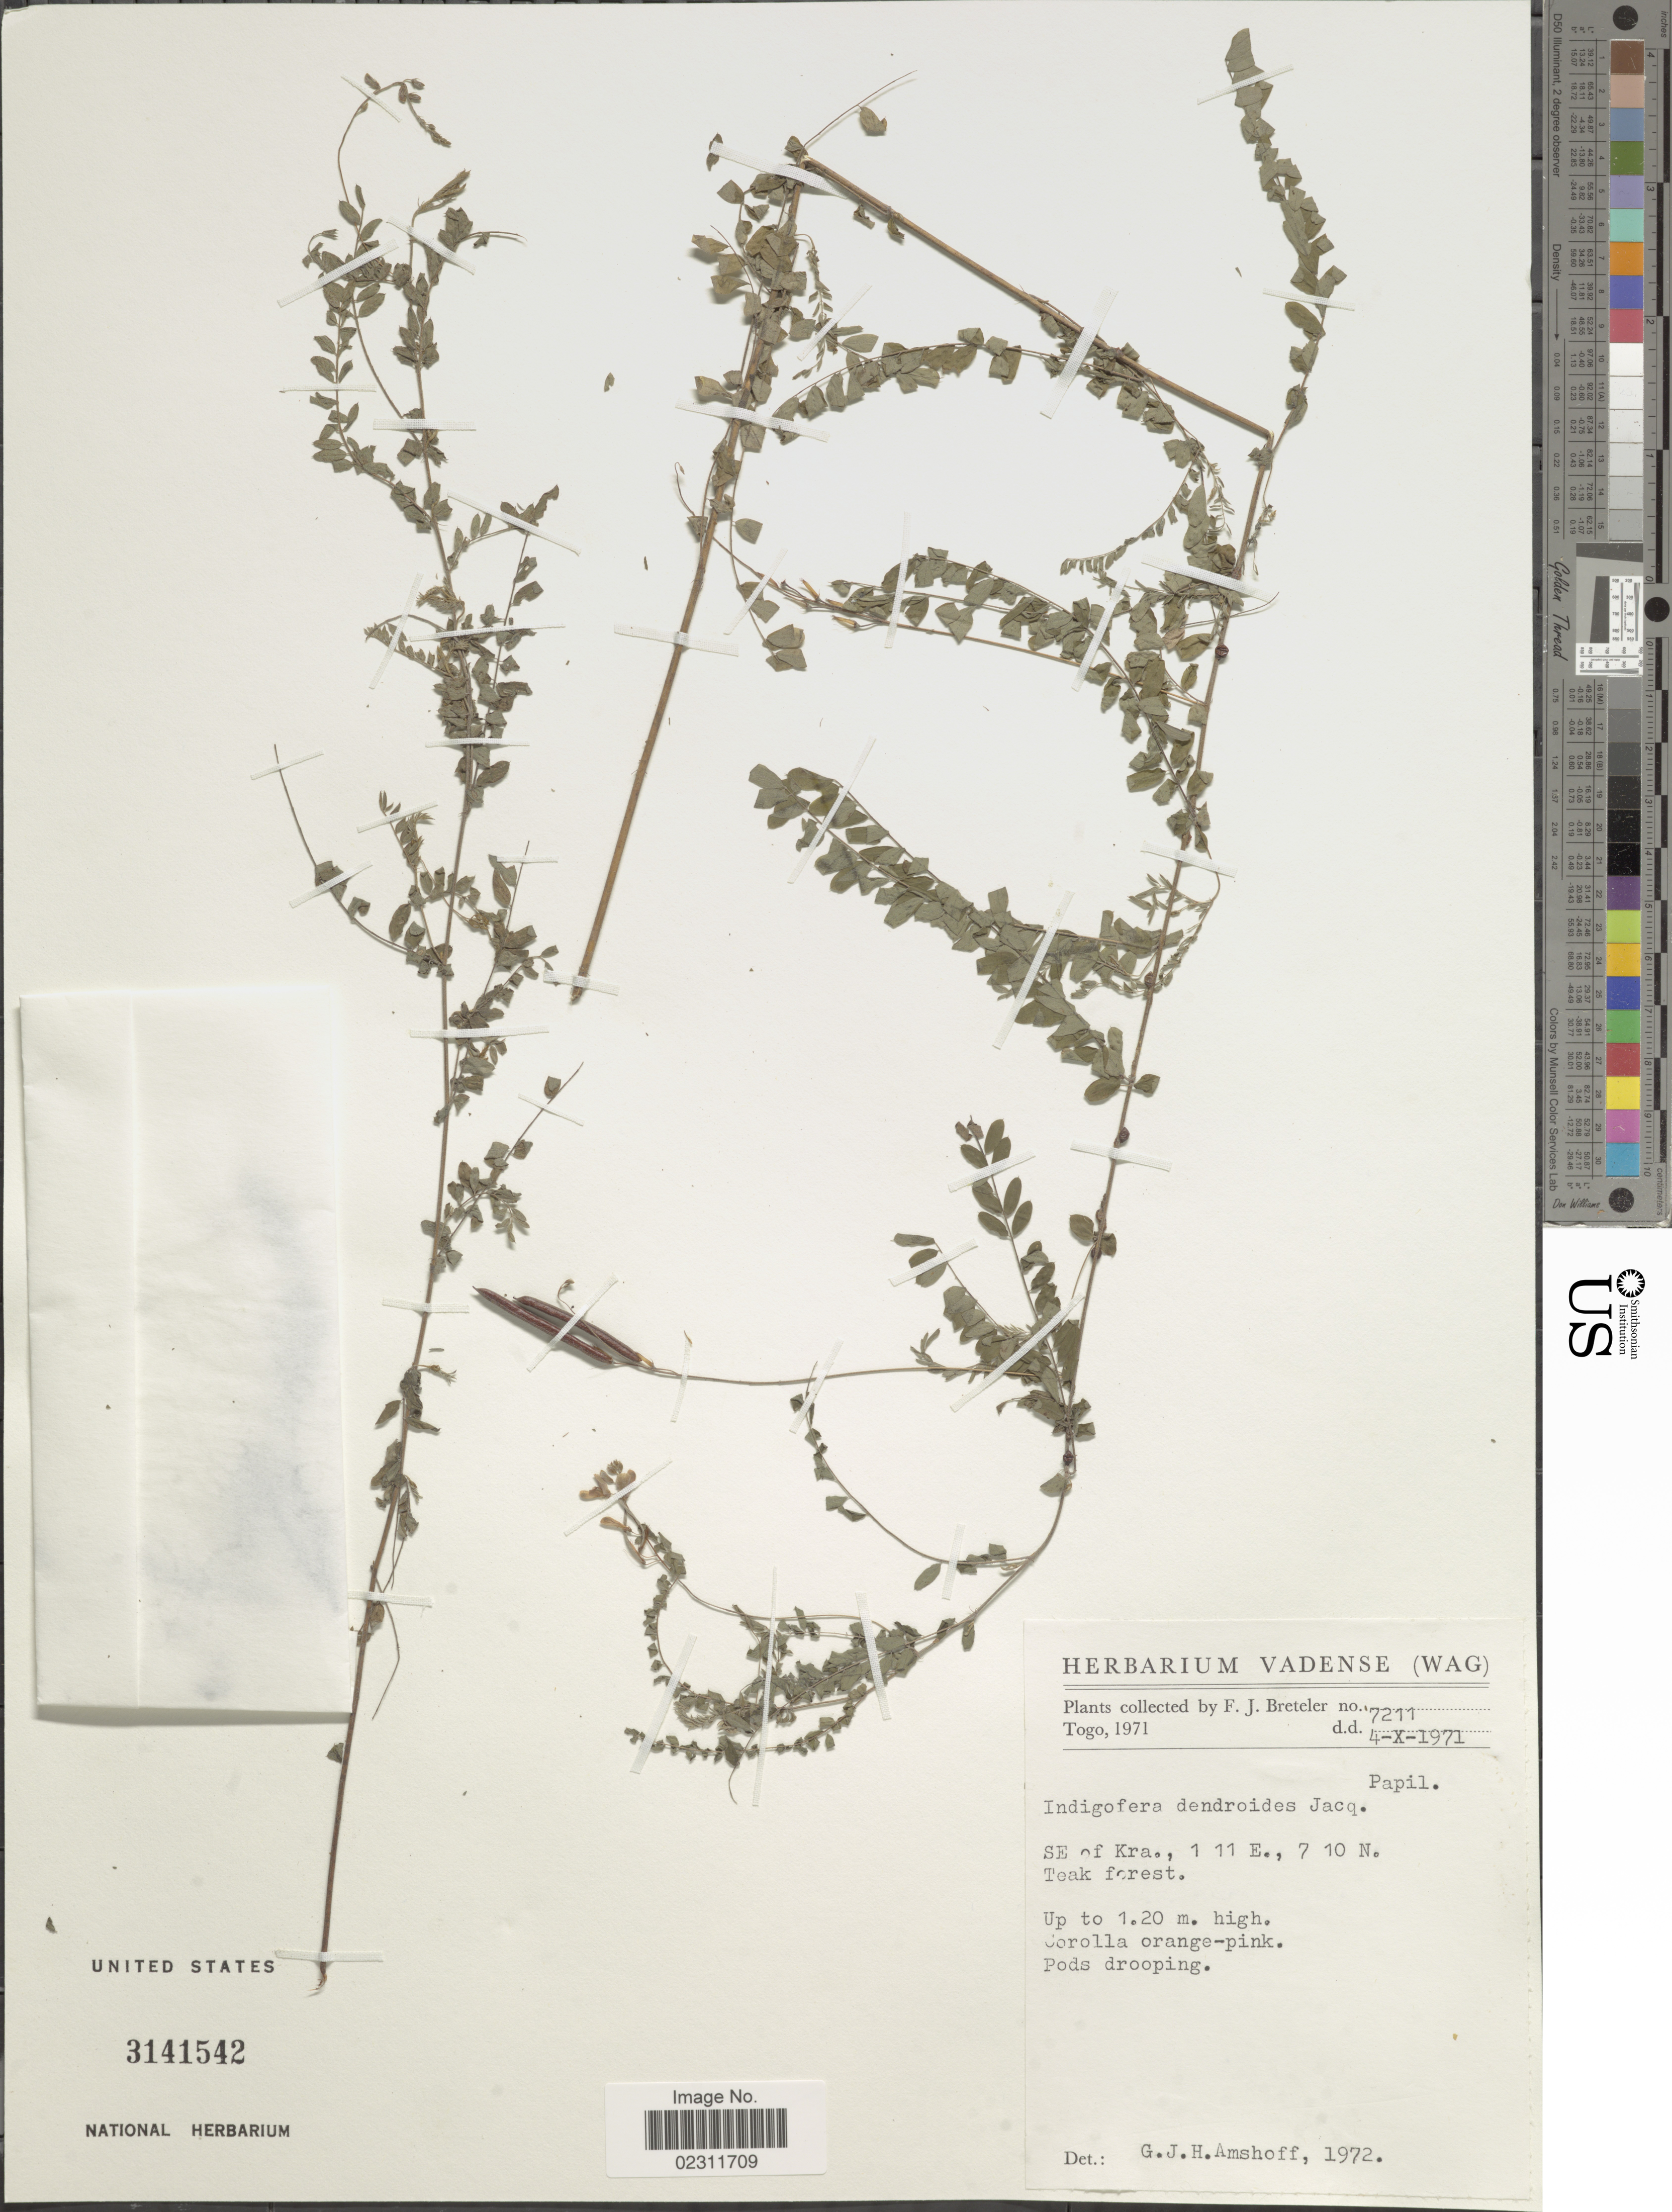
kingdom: Plantae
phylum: Tracheophyta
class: Magnoliopsida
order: Fabales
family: Fabaceae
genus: Indigofera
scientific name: Indigofera dendroides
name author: Jacq.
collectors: F. J. Breteler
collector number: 7211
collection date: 1971-10-04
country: Togo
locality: Se of Kra, Teak forets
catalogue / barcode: US 3141542